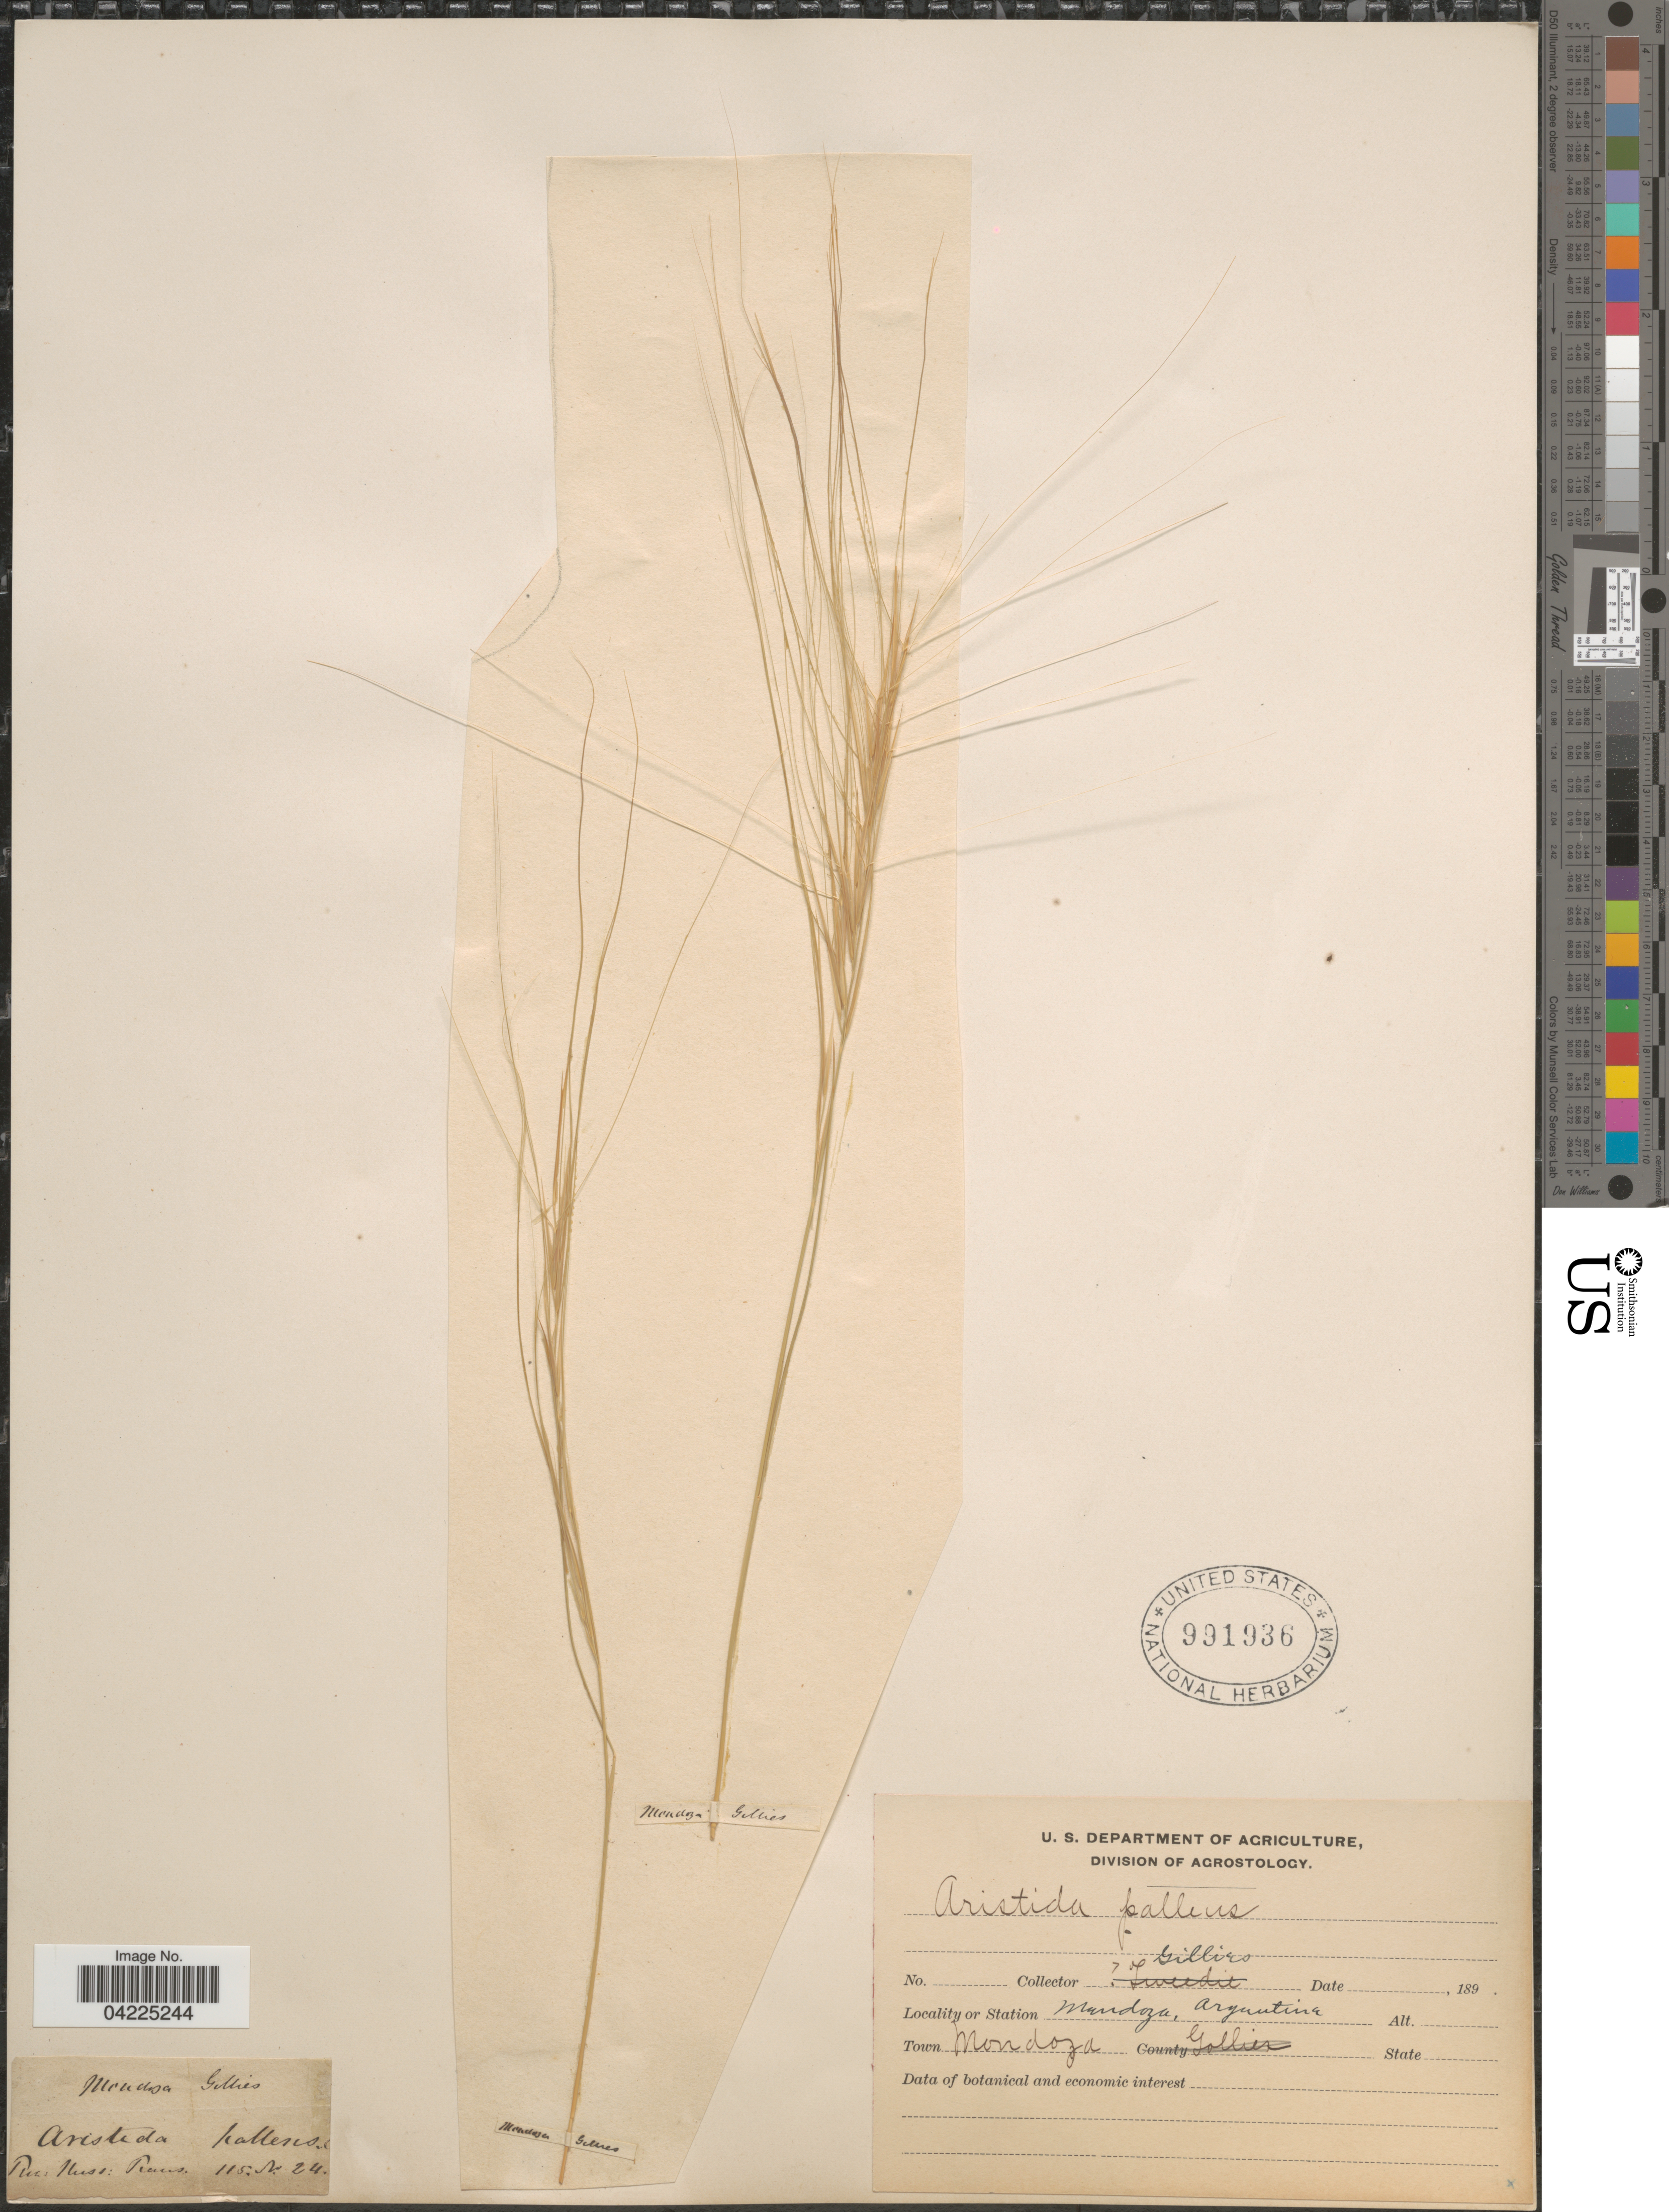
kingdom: Plantae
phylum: Tracheophyta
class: Liliopsida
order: Poales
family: Poaceae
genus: Aristida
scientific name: Aristida pallens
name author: Cav.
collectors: J. Gillies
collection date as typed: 189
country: Argentina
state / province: Mendoza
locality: Mendoza. Town Mendoza.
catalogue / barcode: US 991936